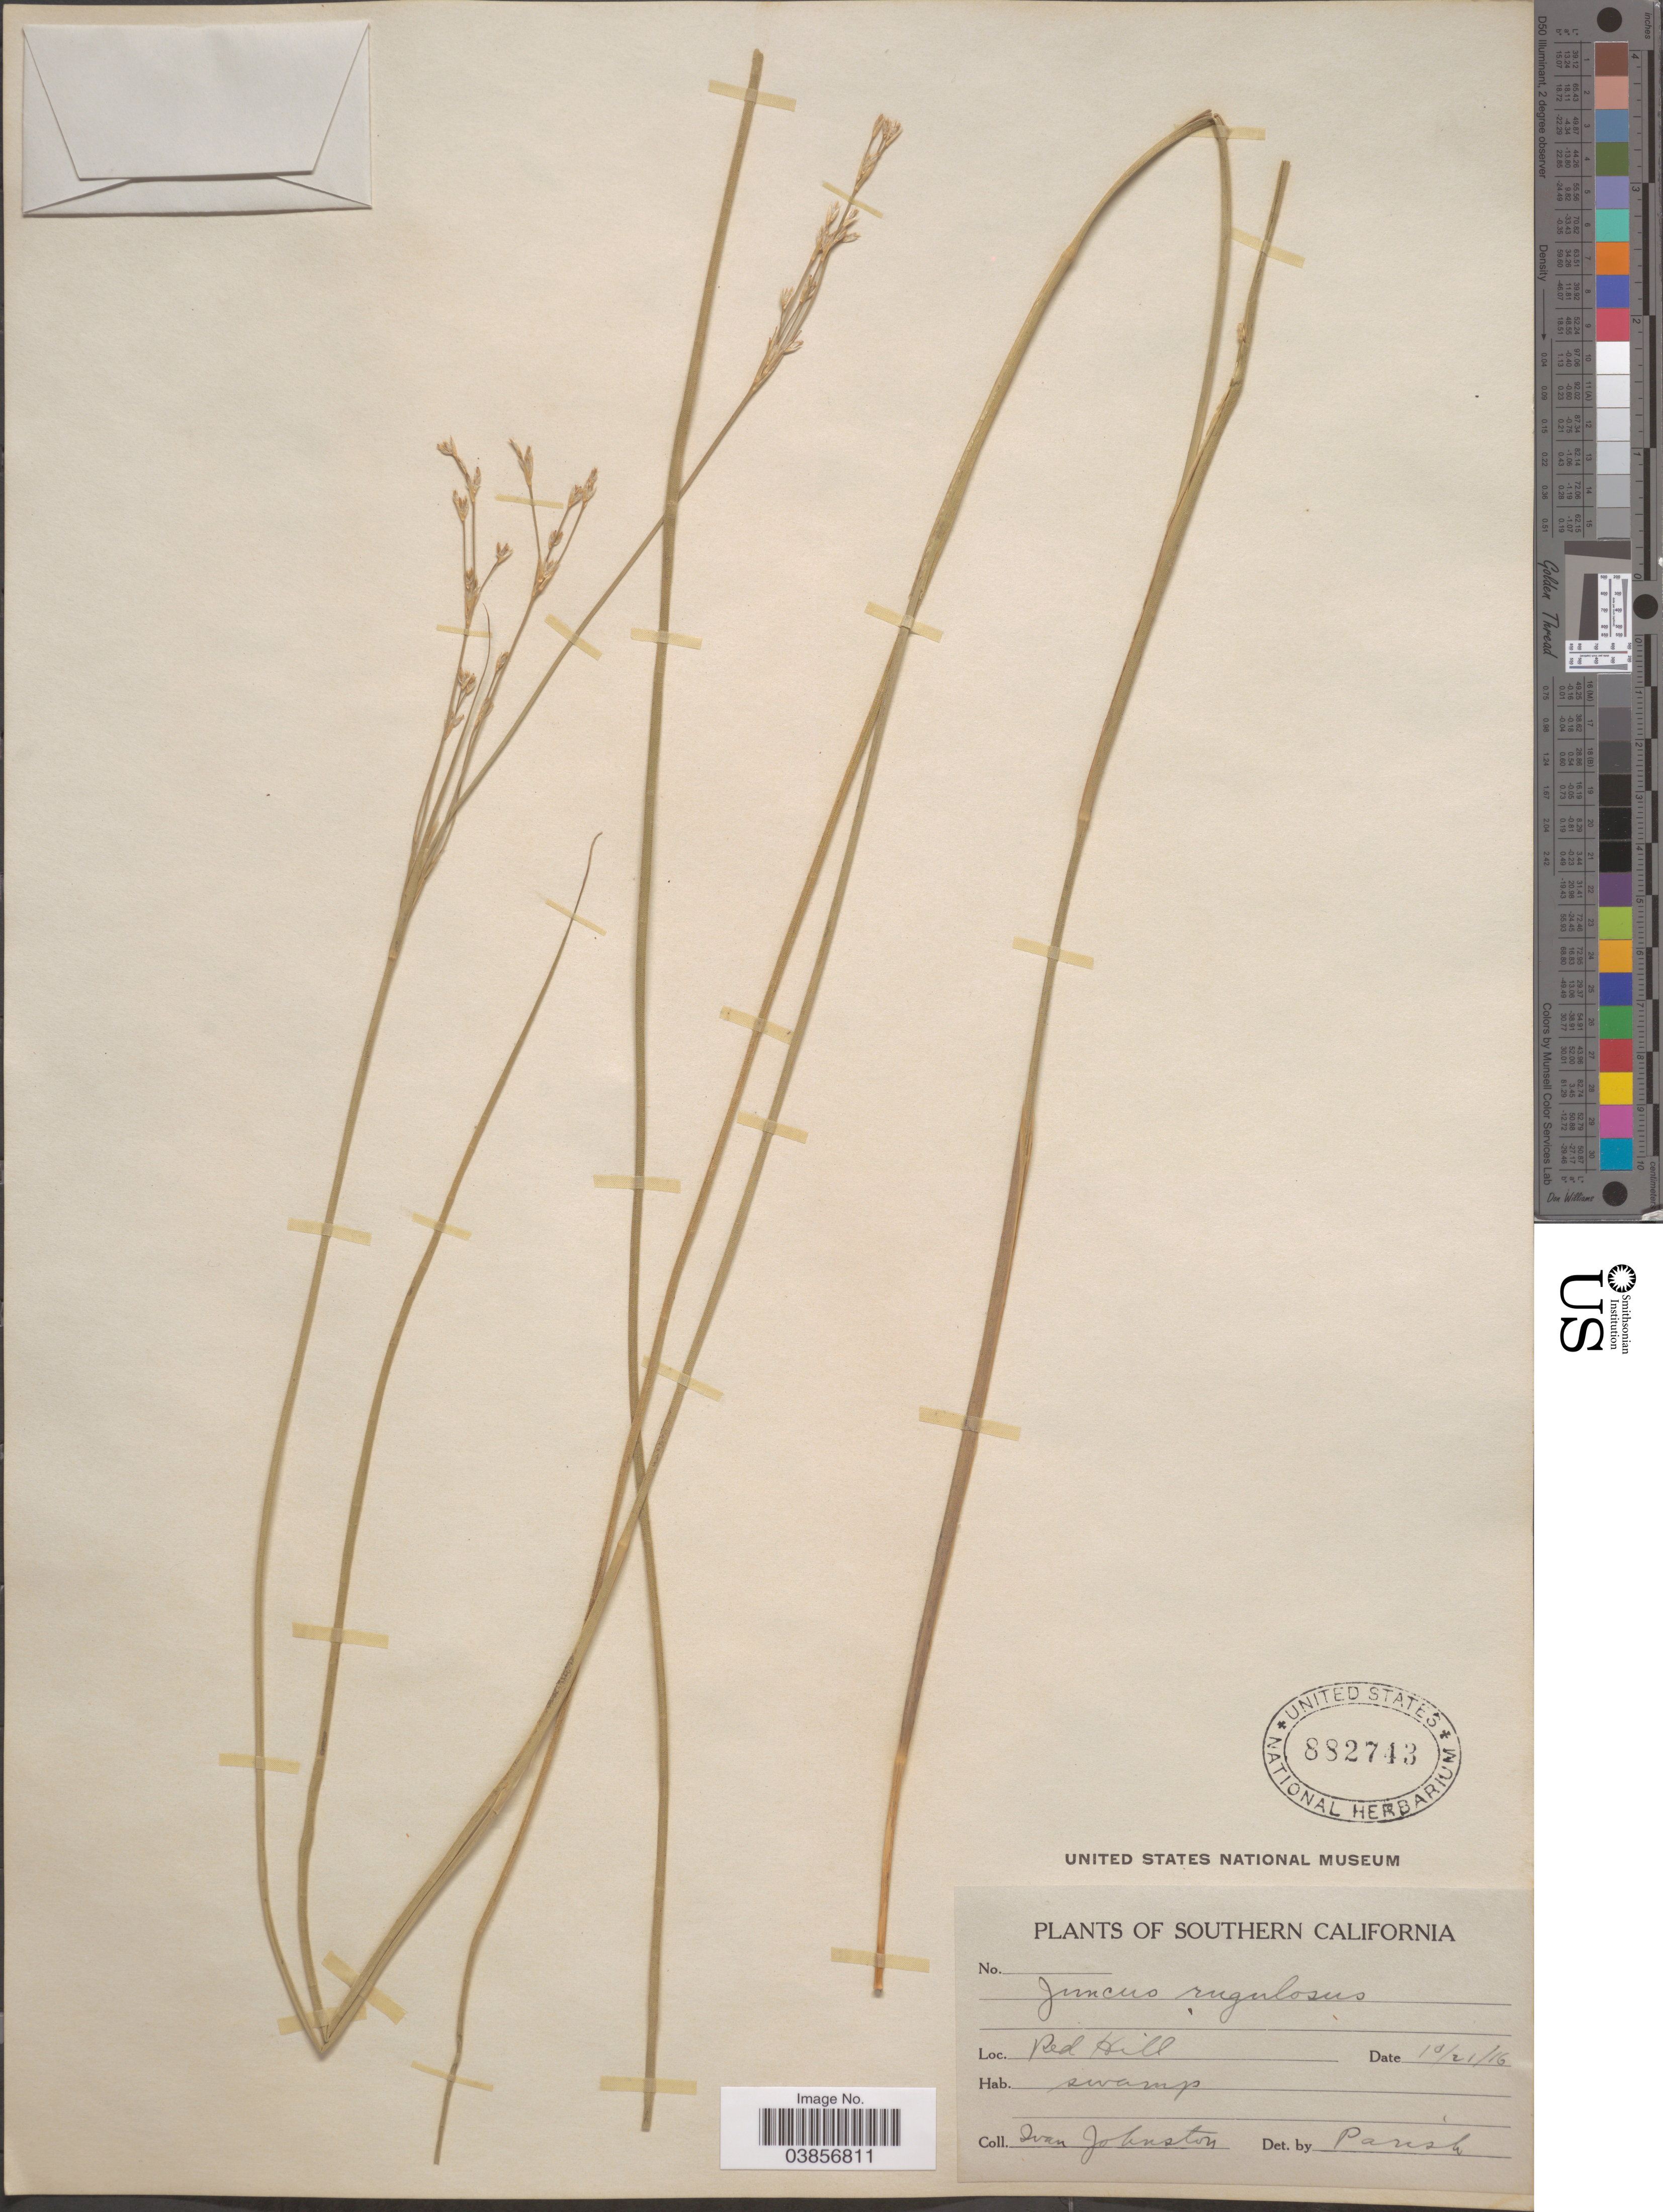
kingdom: Plantae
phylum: Tracheophyta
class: Liliopsida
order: Poales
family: Juncaceae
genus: Juncus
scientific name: Juncus rugulosus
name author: Engelm.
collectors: I.M. Johnston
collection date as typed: Transcribed d/m/y: 21/10/16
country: United States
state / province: California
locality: Southern California. Red Hill.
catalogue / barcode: US 882743